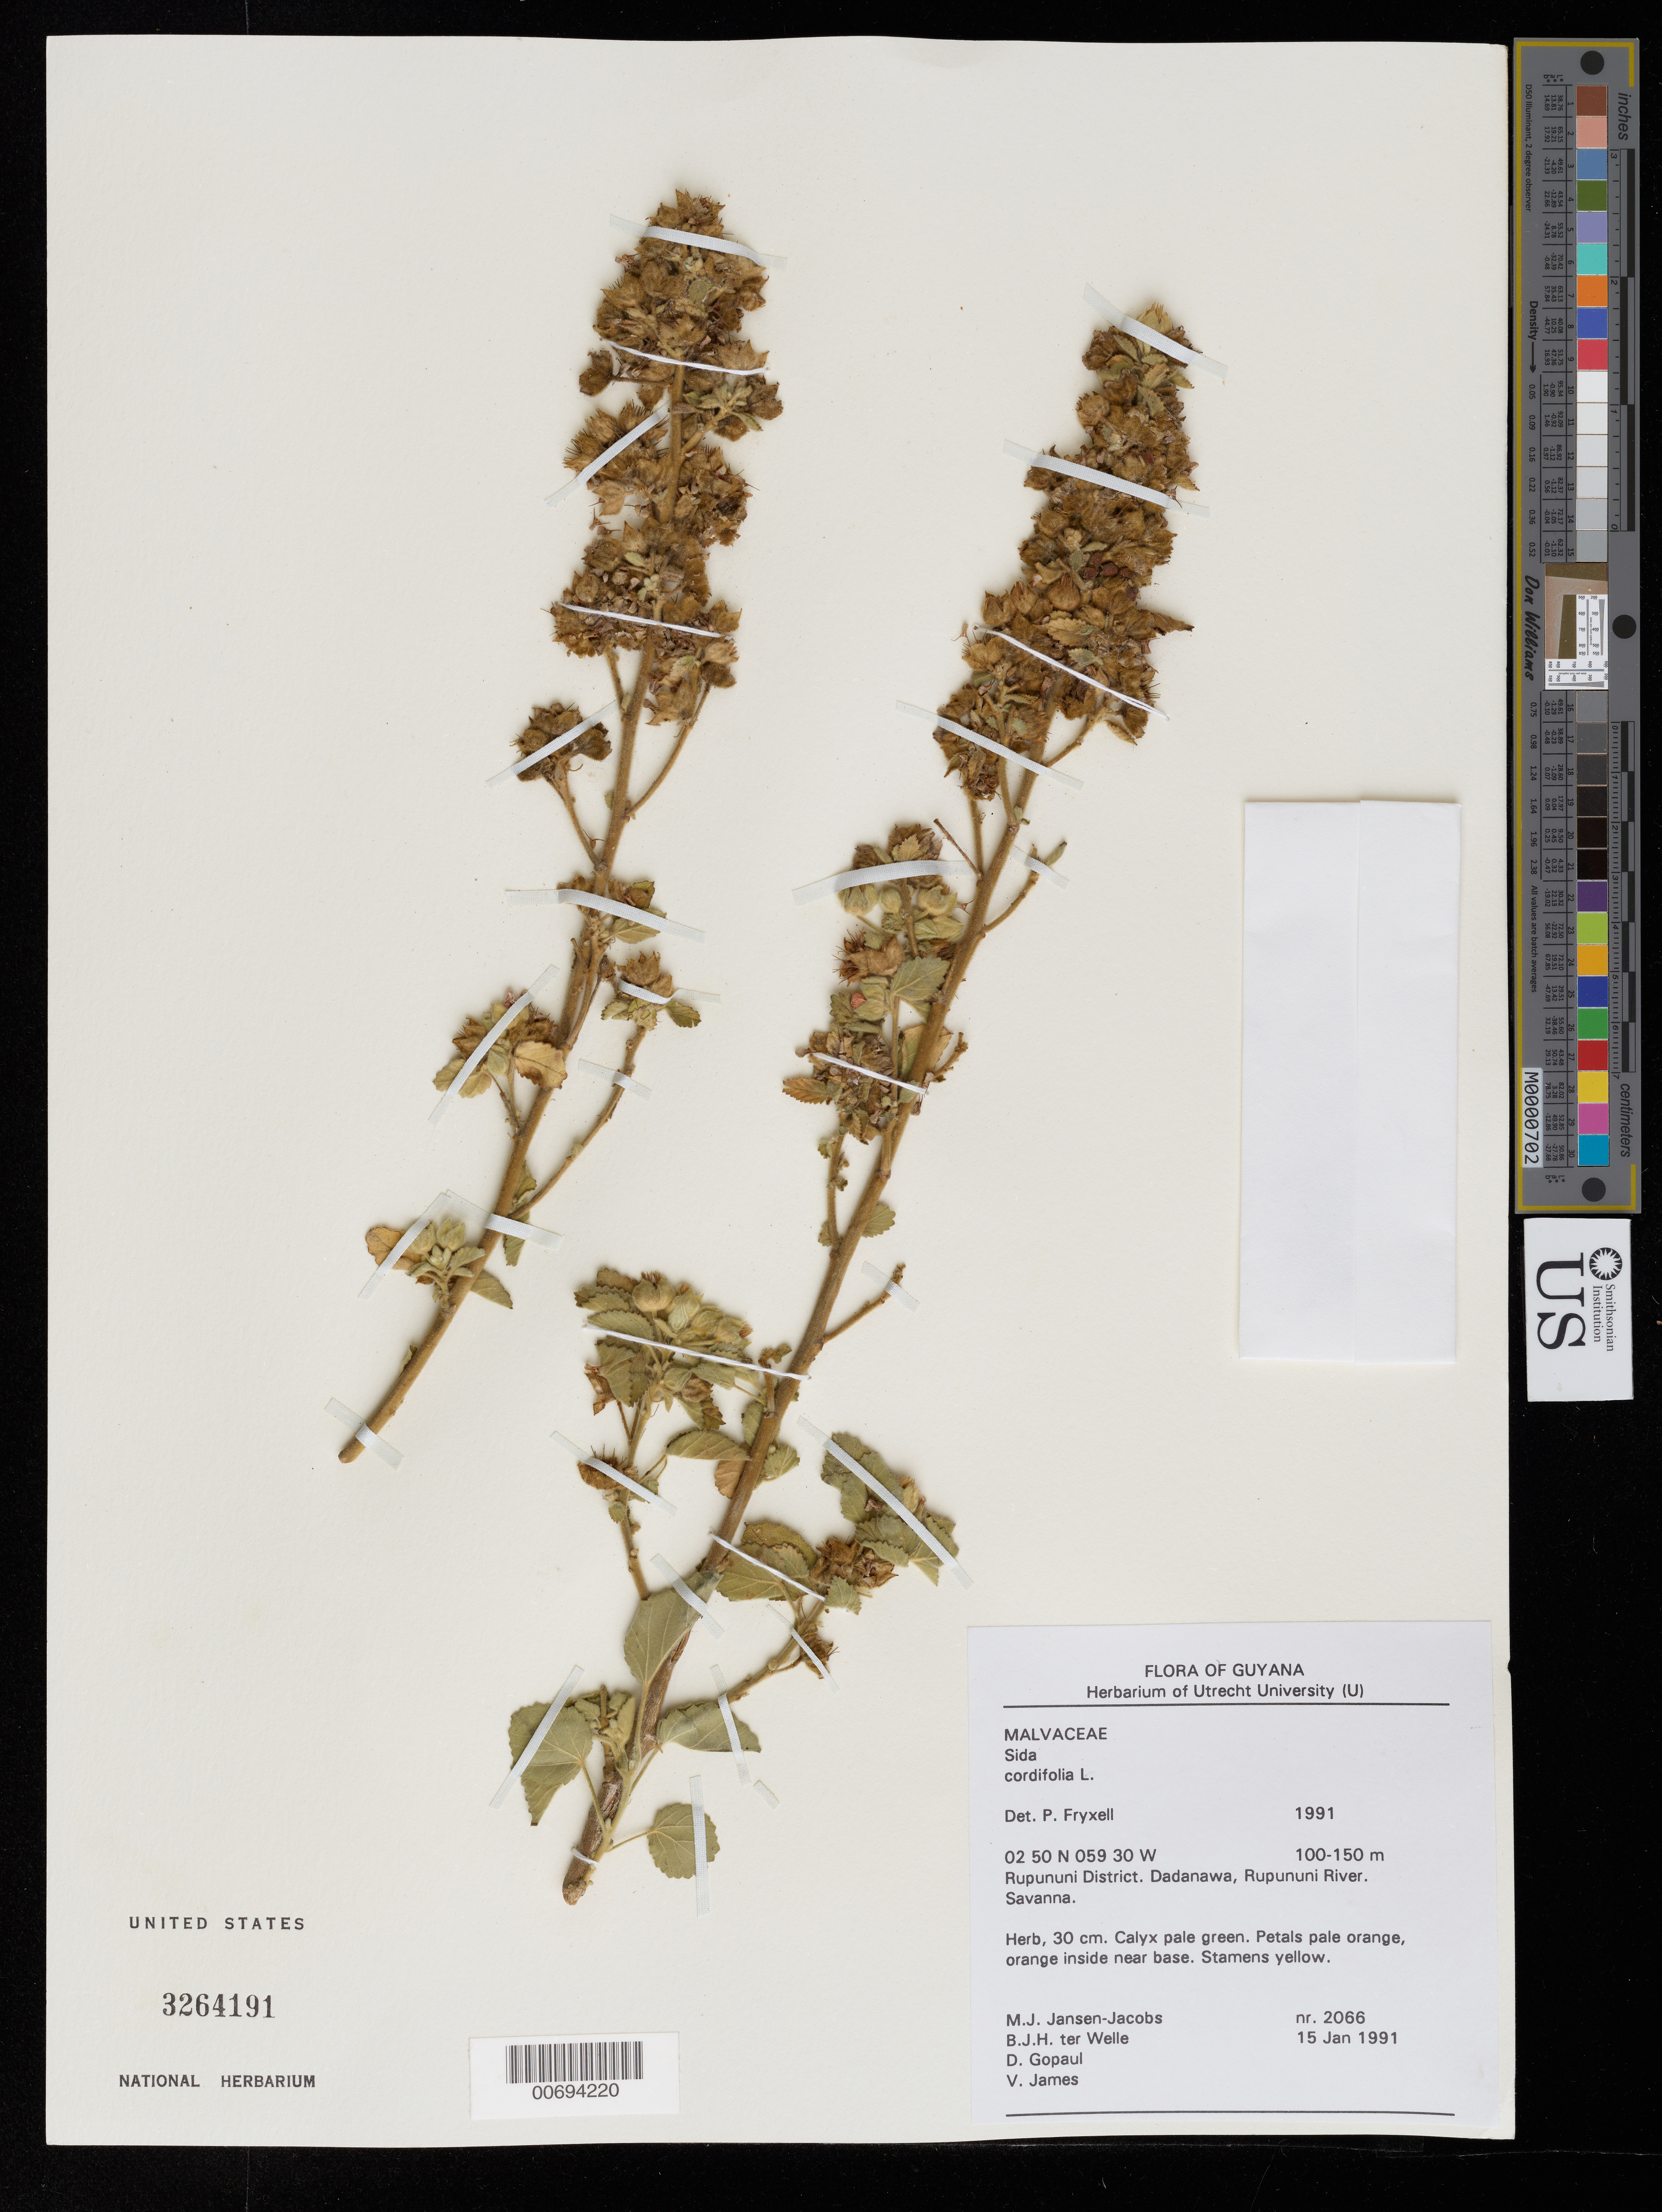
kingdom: Plantae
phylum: Tracheophyta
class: Magnoliopsida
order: Malvales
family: Malvaceae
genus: Sida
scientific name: Sida cordifolia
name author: L.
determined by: Fryxell, Paul A.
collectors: M. J. Jansen-Jacobs, B. Welle, D. Gopaul & V. James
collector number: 2066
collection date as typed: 15-Jan-91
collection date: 1991-01-15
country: Guyana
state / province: U. Takutu-U. Essequibo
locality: Dadanawa, Rupununi River, Rupununi District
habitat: Savanna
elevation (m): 100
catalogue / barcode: US 3264191